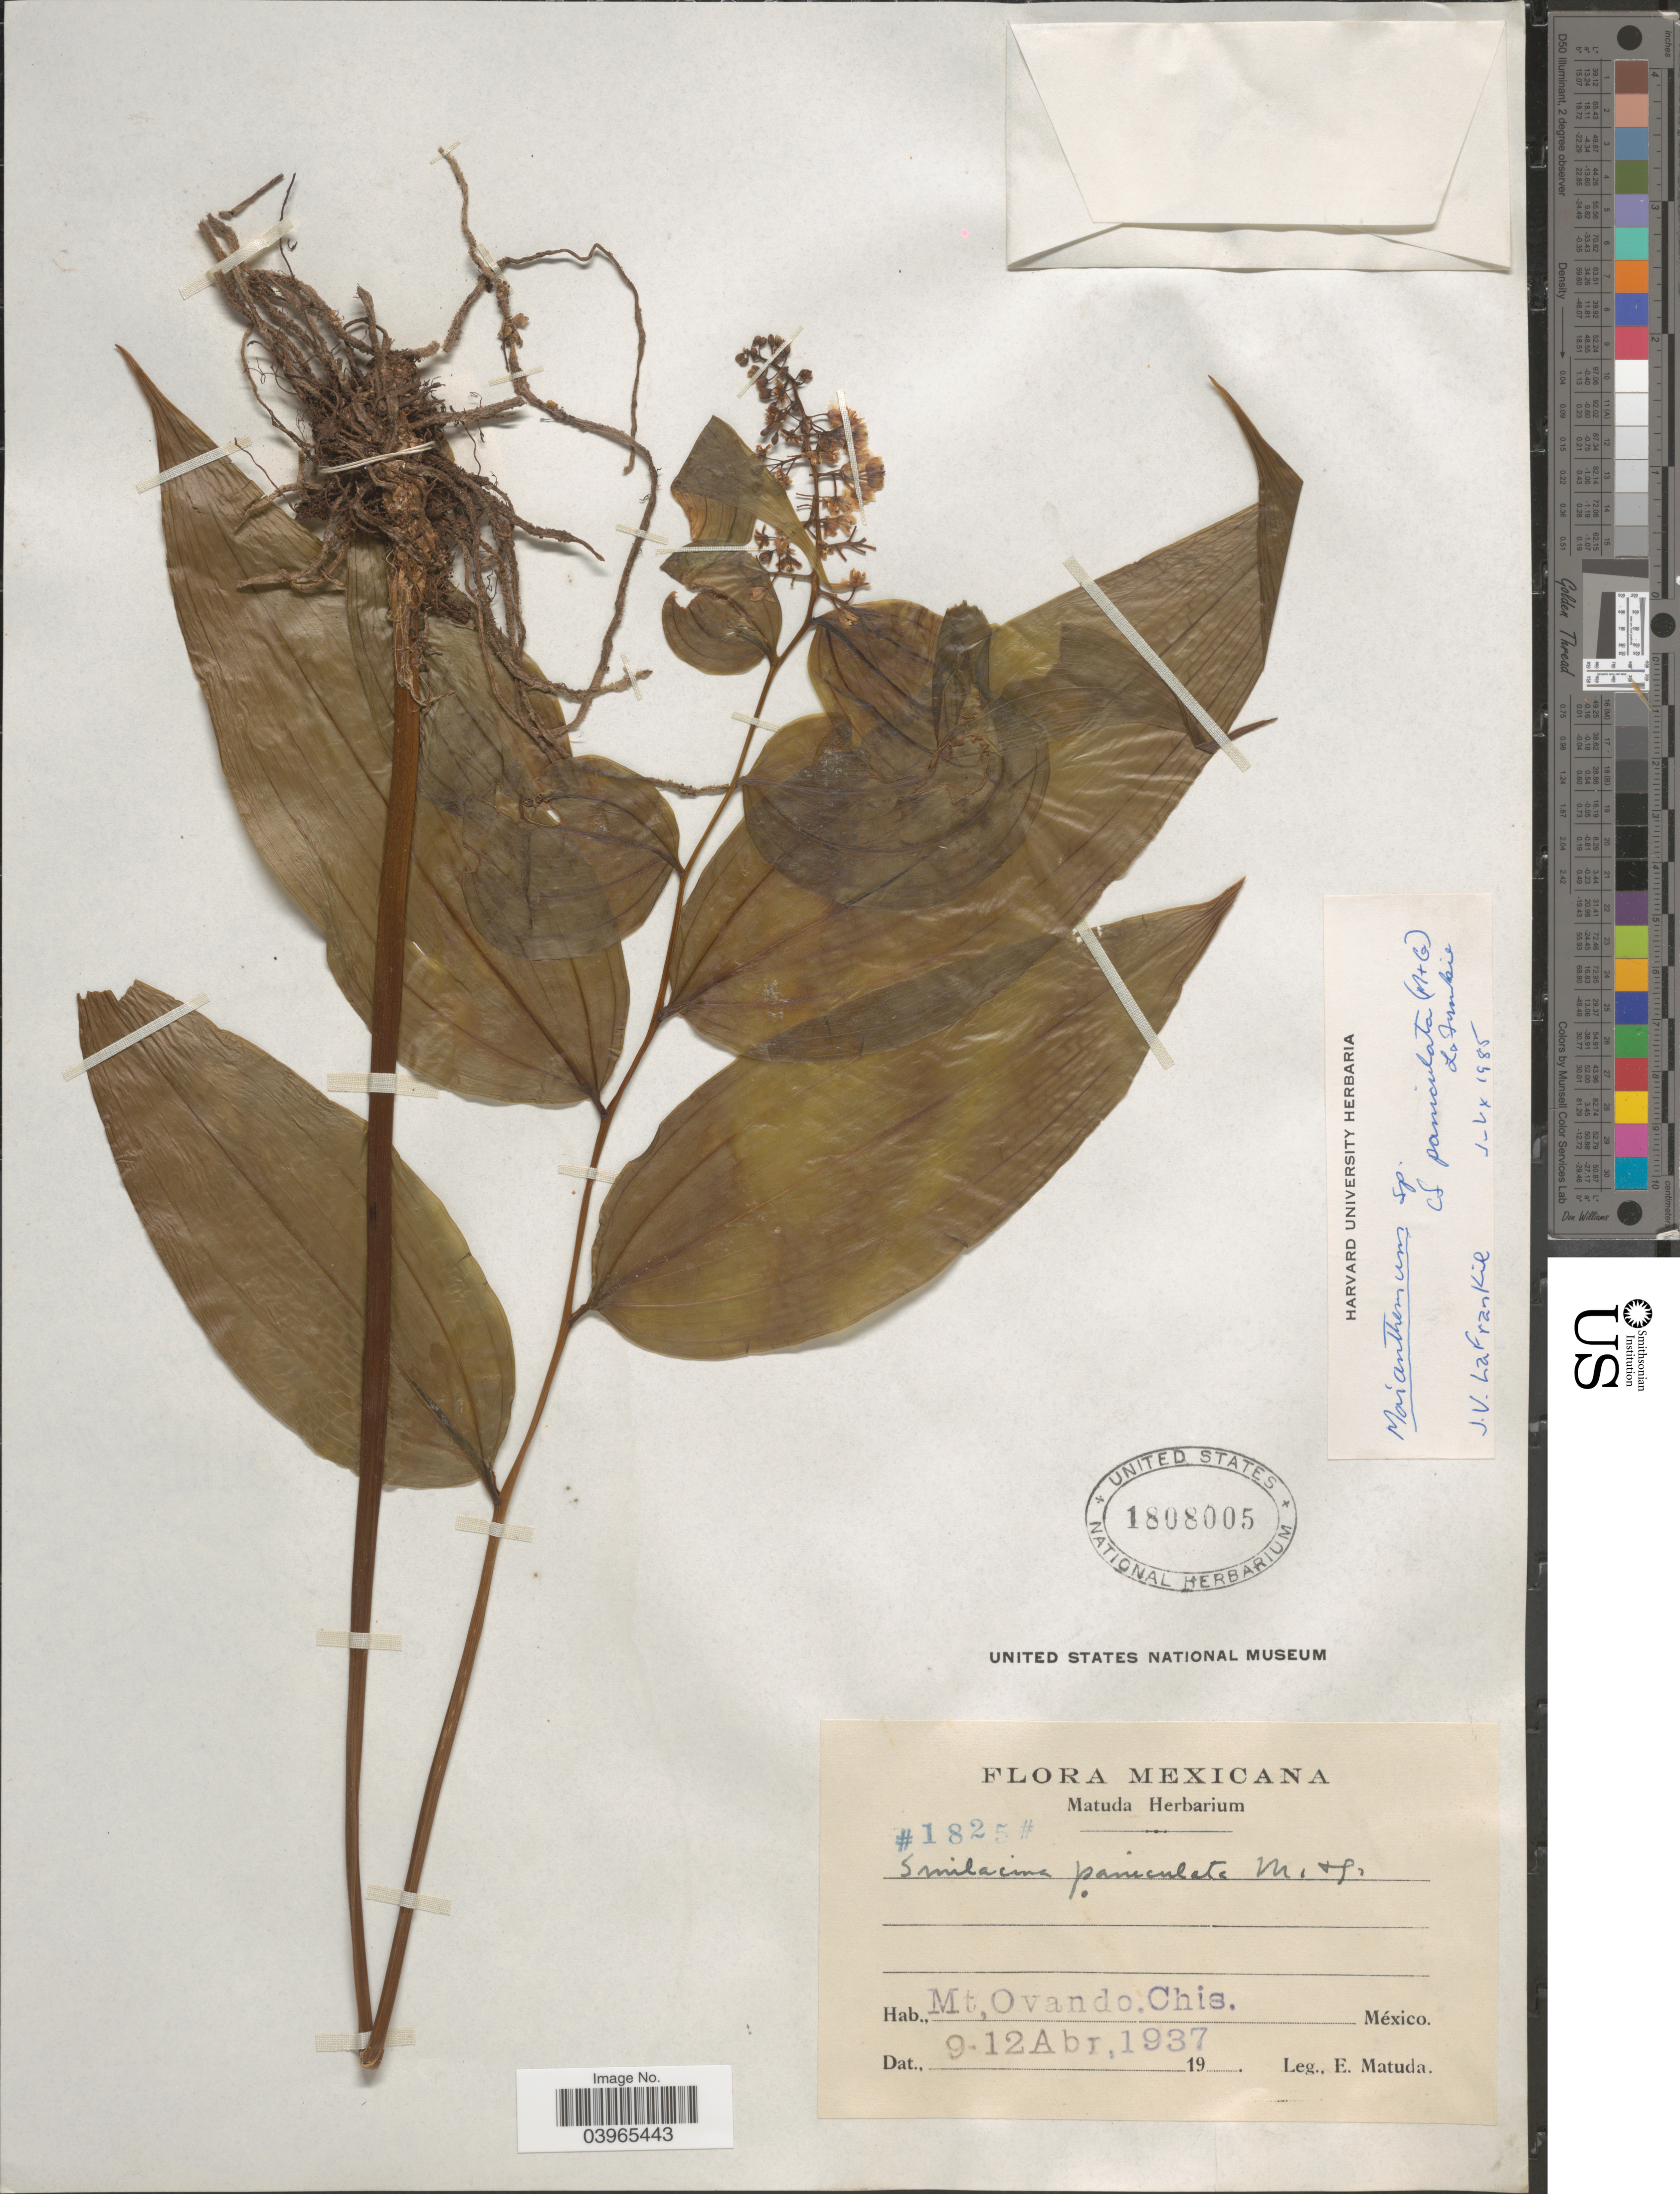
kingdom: Plantae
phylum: Tracheophyta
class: Liliopsida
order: Asparagales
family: Asparagaceae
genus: Maianthemum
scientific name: Maianthemum paniculatum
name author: (M. Martens & Galeotti) LaFrankie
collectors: E. Matuda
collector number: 1825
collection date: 1937-04-09/1937-04-12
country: Mexico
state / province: Chiapas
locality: Mt. Ovando.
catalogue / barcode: US 1808005